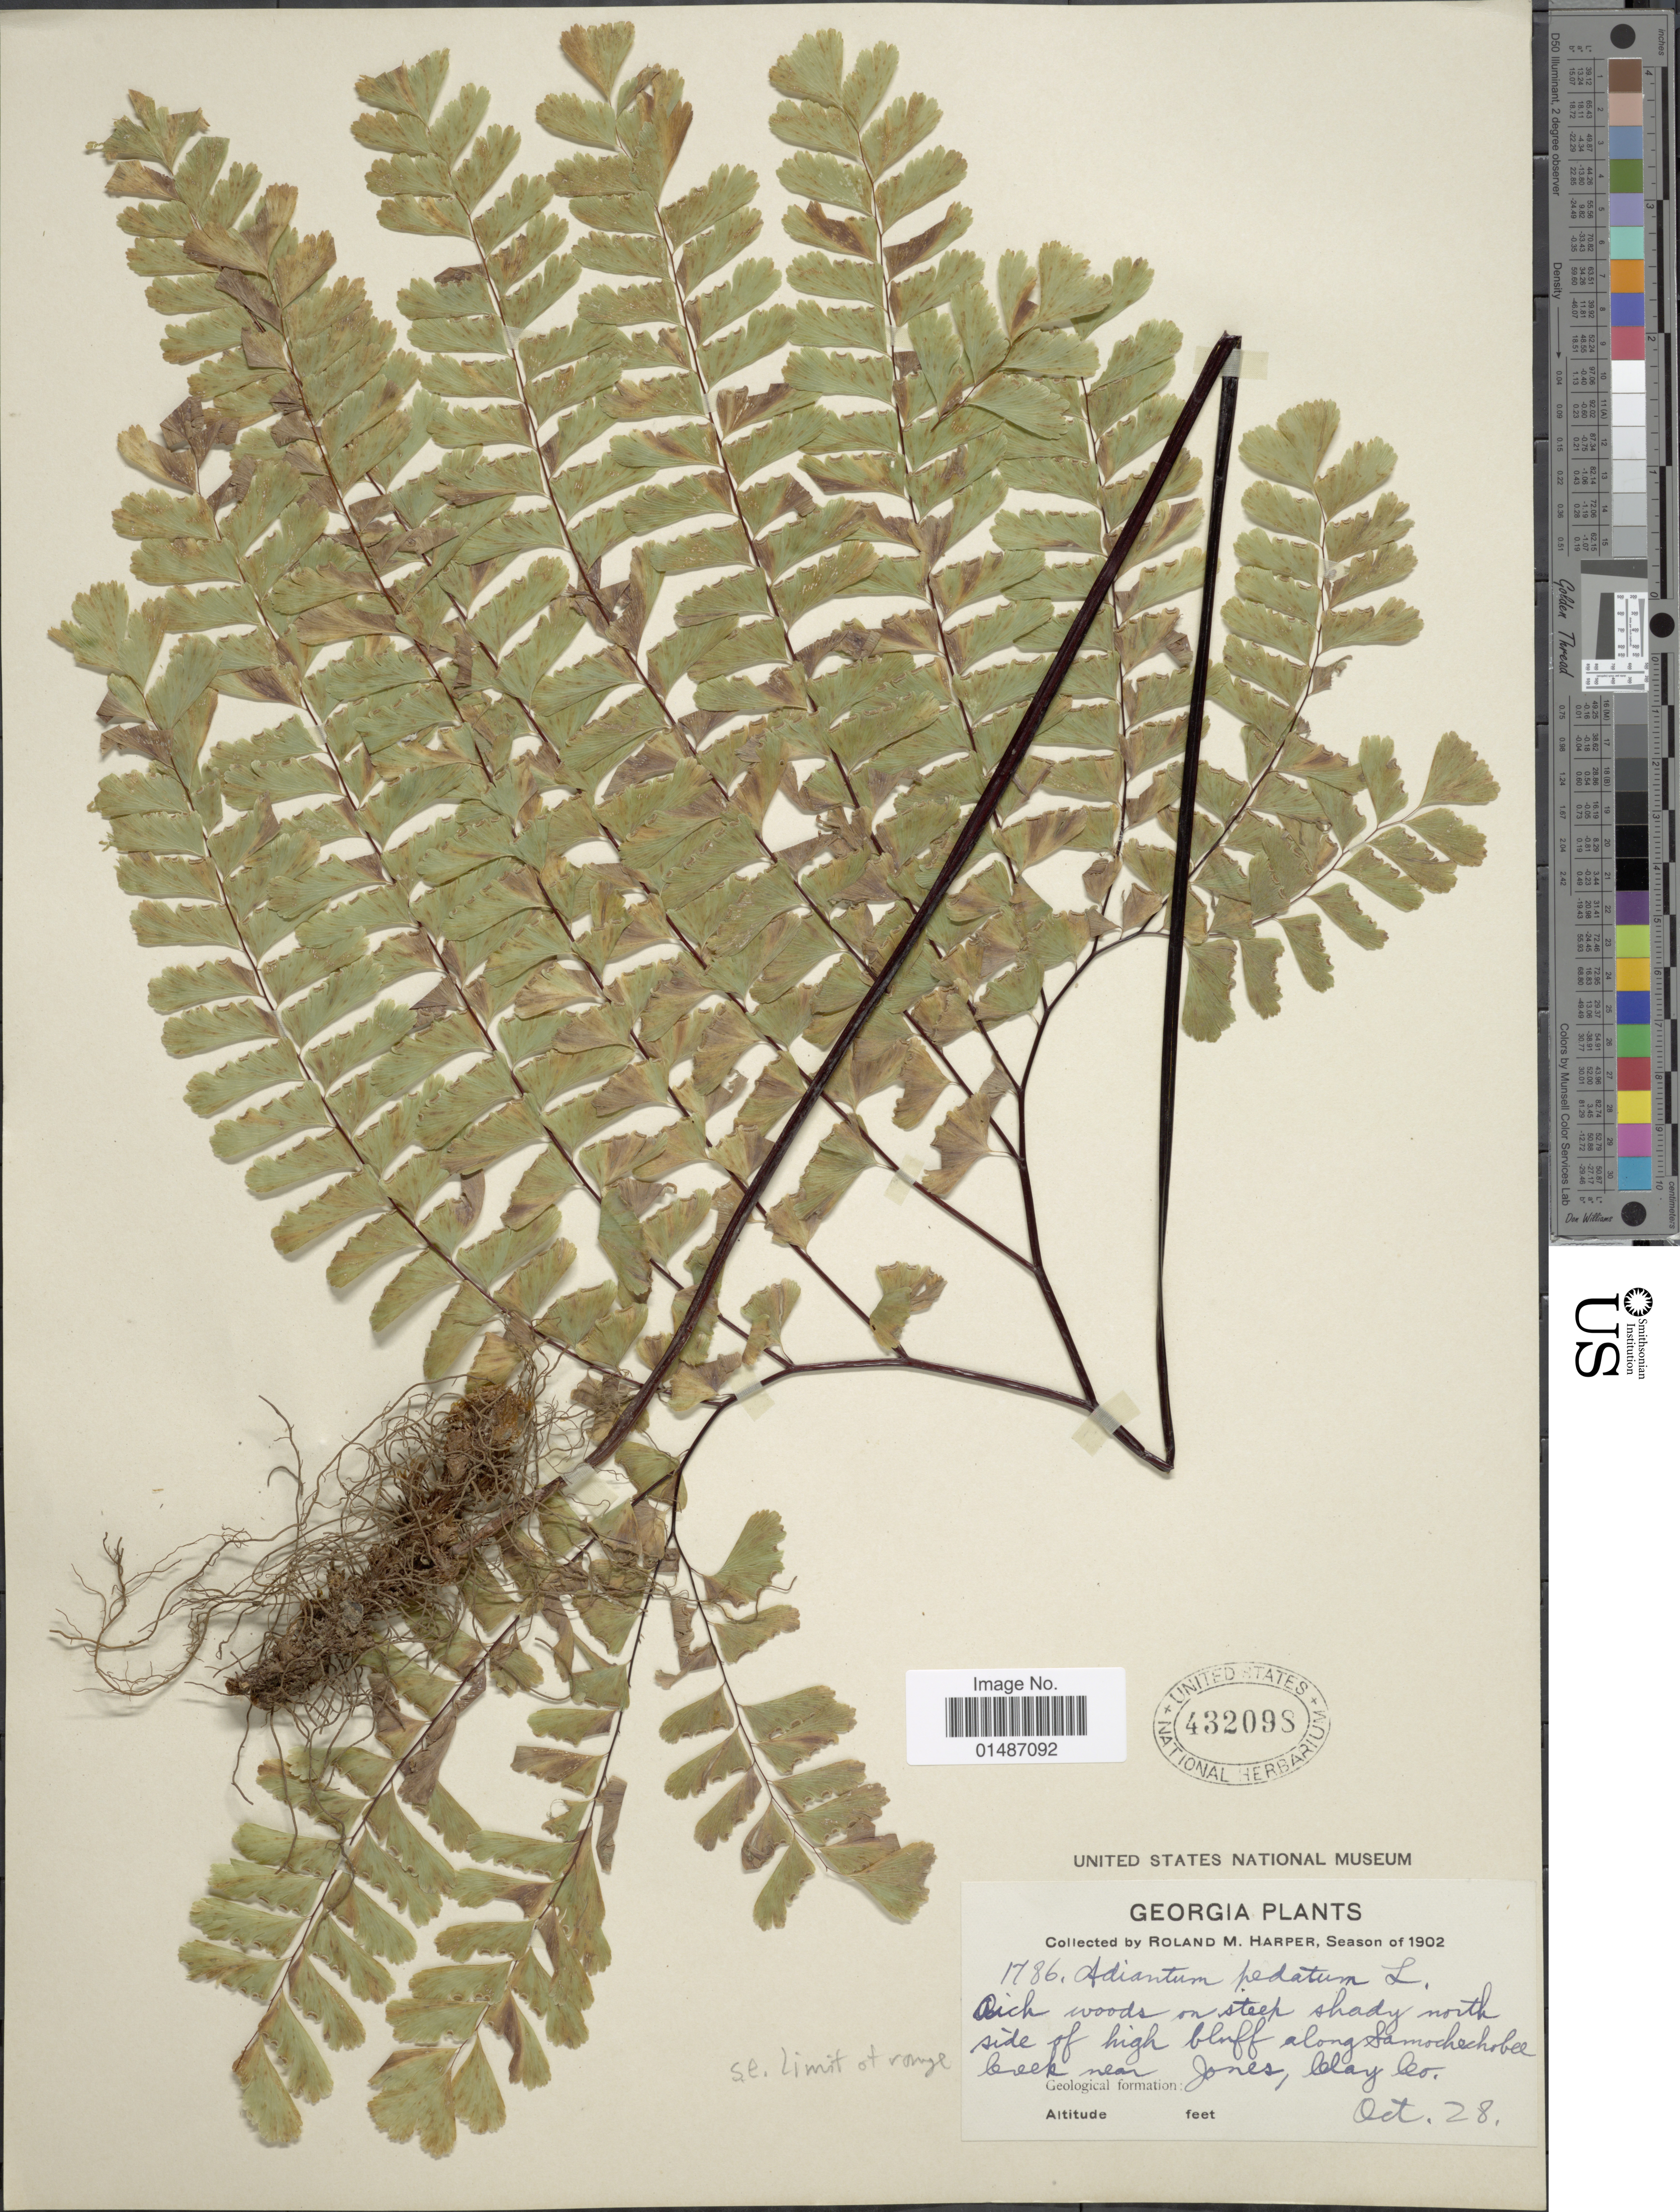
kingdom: Plantae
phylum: Tracheophyta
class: Polypodiopsida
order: Polypodiales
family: Pteridaceae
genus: Adiantum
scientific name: Adiantum pedatum var. pedatum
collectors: R. M. Harper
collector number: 1786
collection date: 1902-10-28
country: United States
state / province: Georgia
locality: Rich woods on steep shady north side of high bluff along Samochechobee Creek near Jones, Clay Co.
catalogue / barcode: US 432098